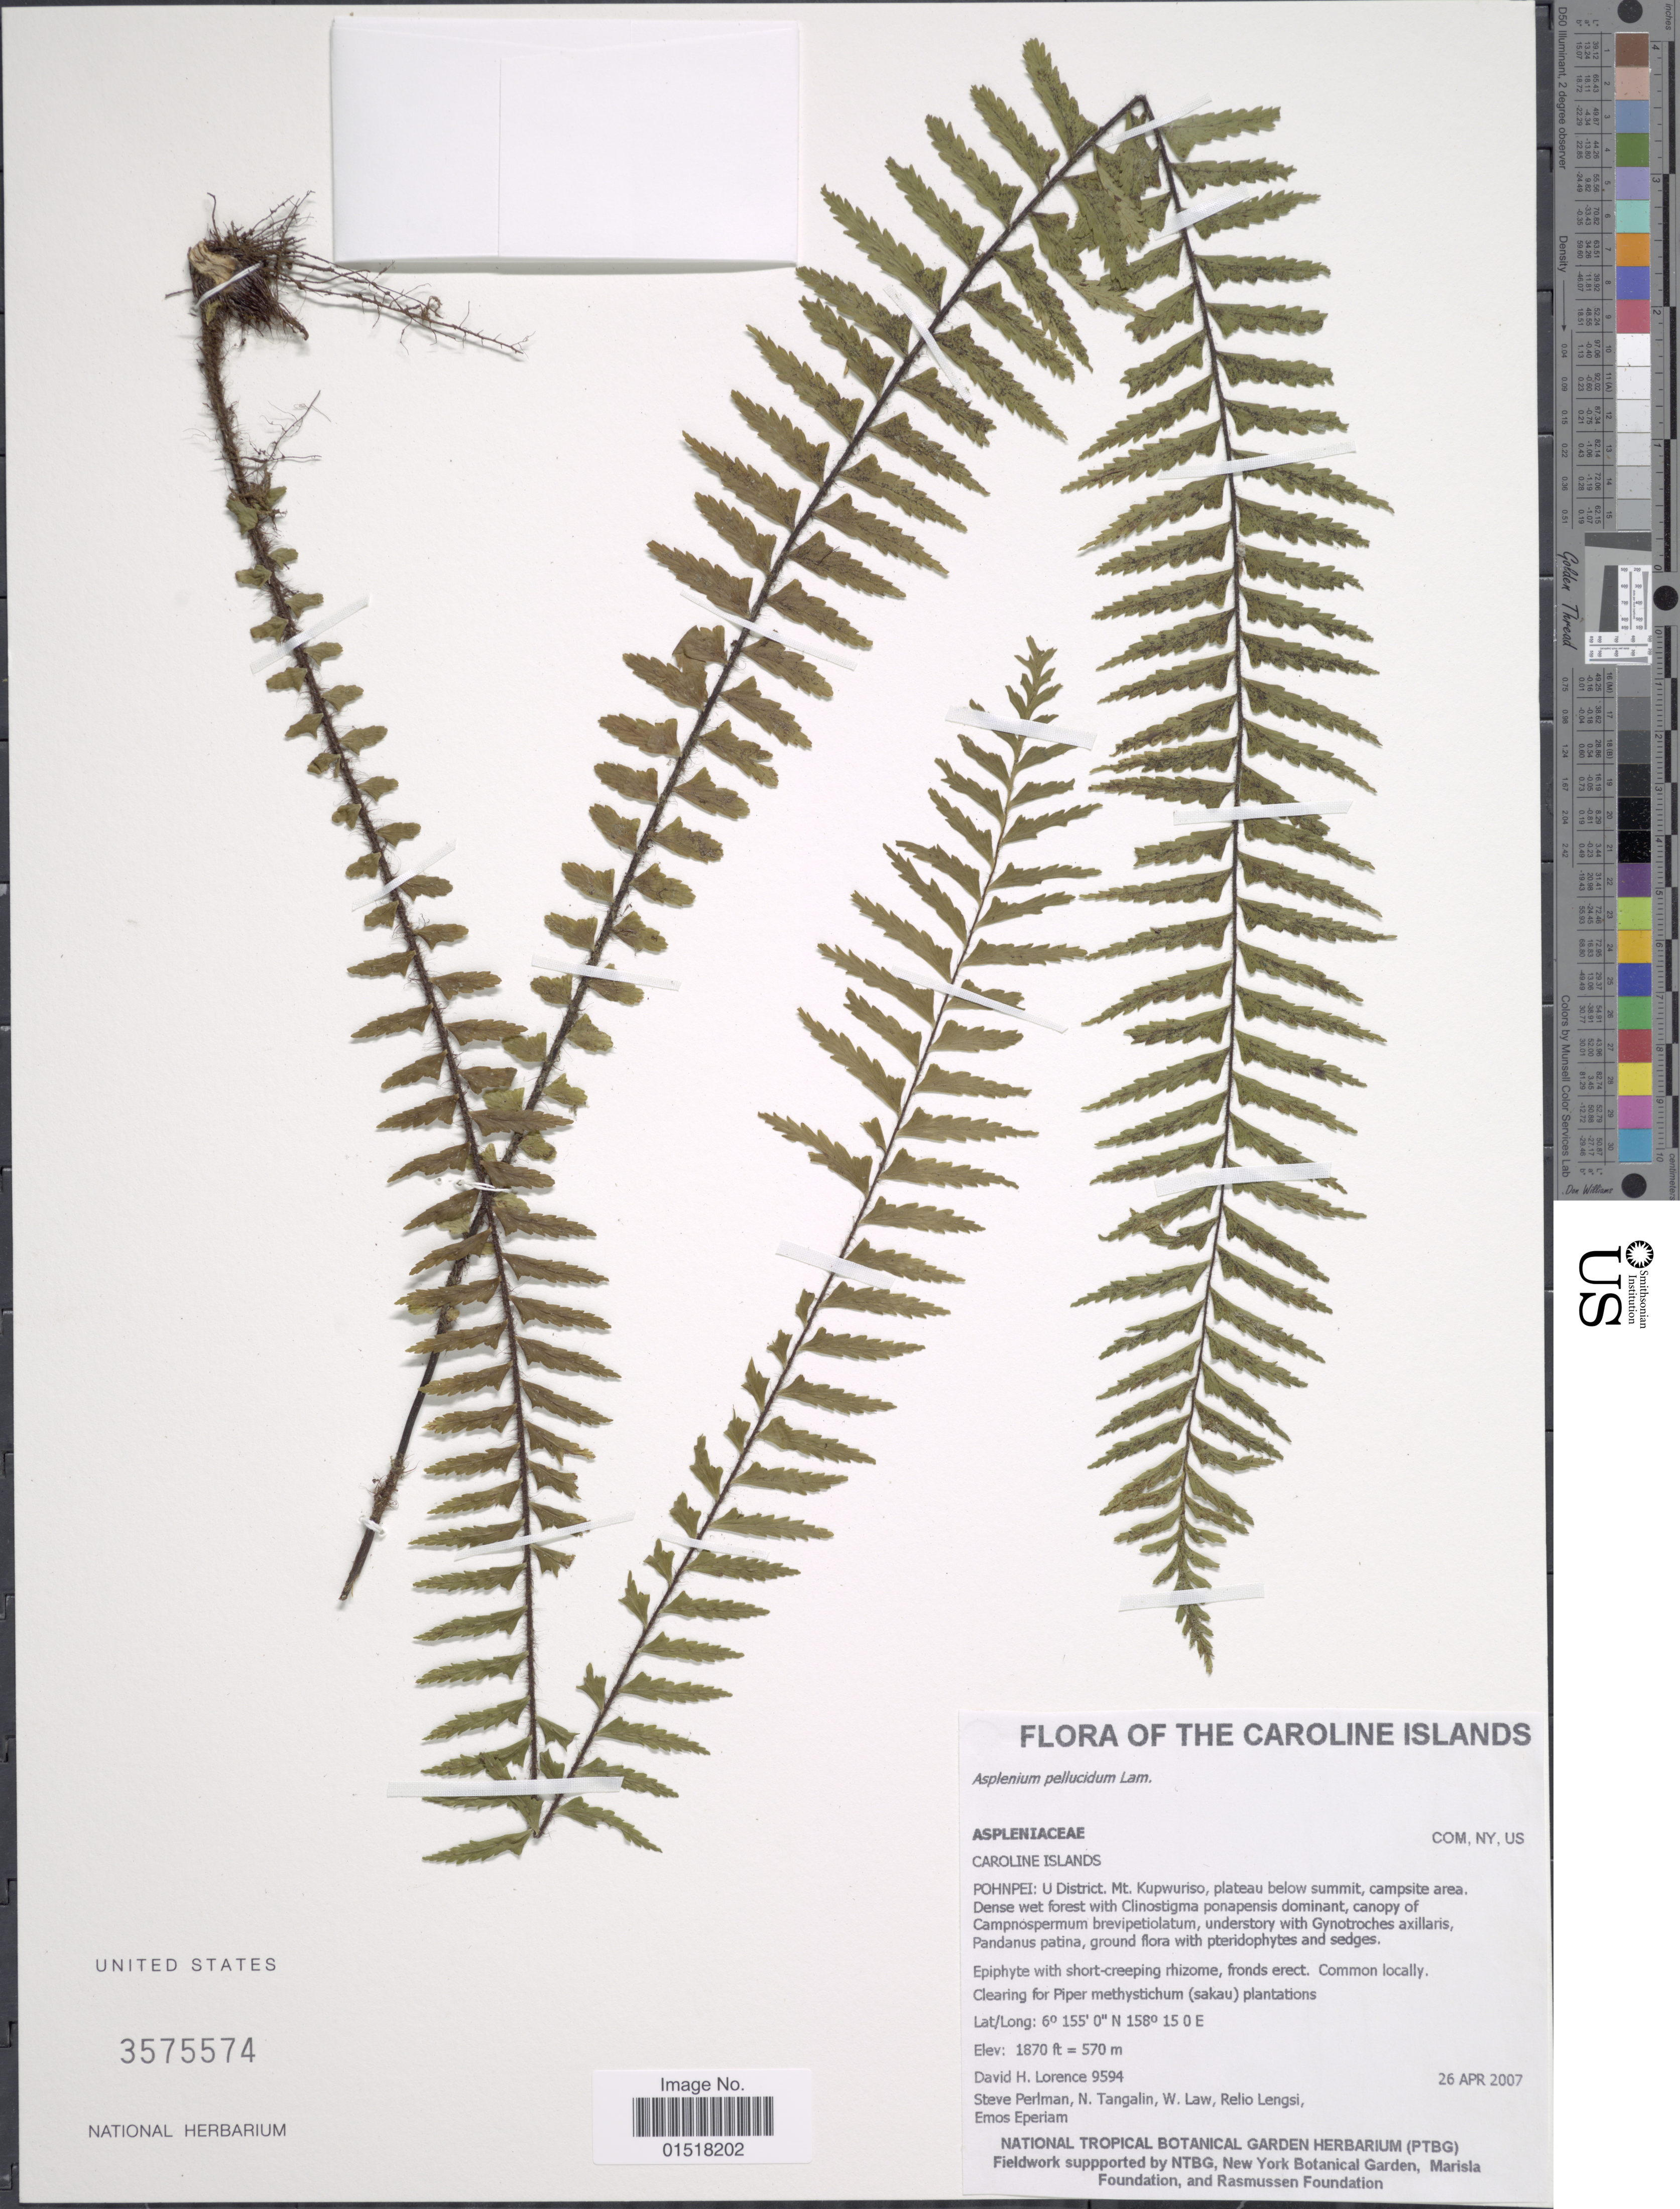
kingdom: Plantae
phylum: Tracheophyta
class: Polypodiopsida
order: Polypodiales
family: Aspleniaceae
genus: Asplenium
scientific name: Asplenium pellucidum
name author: Lam.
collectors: D. Lorence, S. Perlman, N. Tangalin, W. Law & et al.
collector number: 9594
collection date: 2007-04-26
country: Micronesia, Federated States of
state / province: Pohnpei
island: Pohnpei [Ponape]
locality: Caroline Islands. Pohnpei: U District, Mt. Kupwuriso, plateau below summit, campsite area.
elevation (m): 570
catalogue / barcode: US 3575574